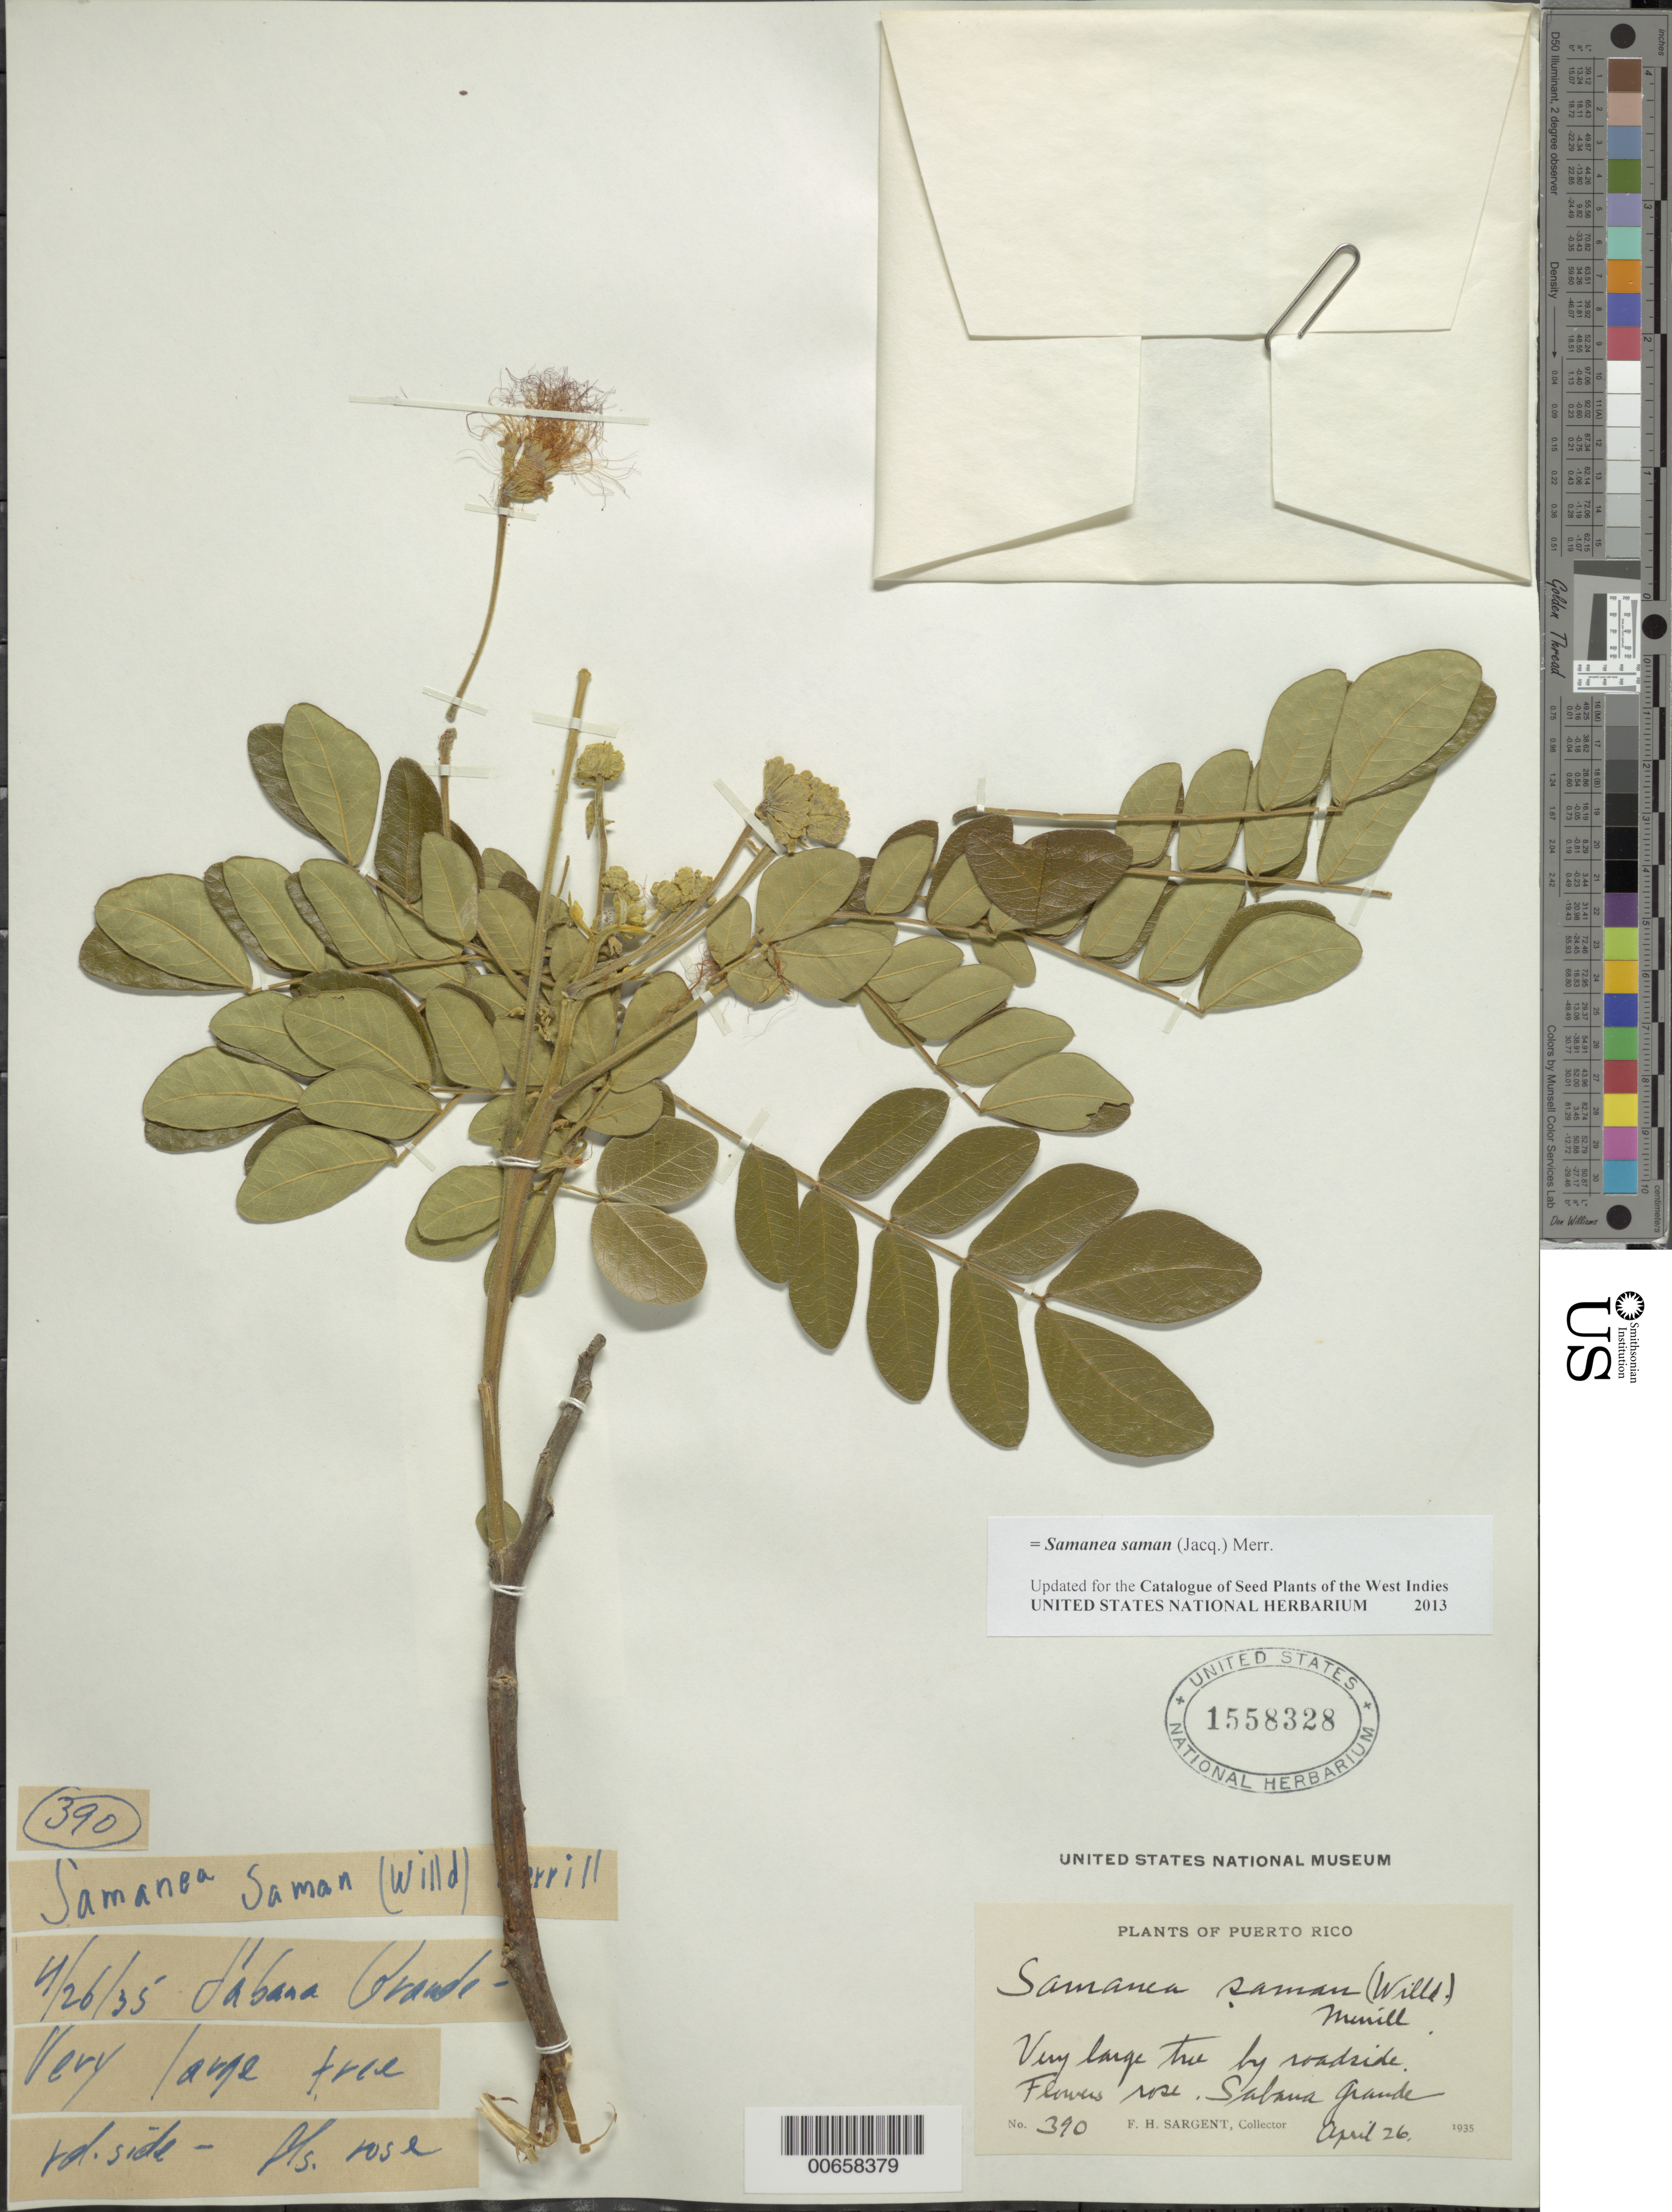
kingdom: Plantae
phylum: Tracheophyta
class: Magnoliopsida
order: Fabales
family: Fabaceae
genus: Samanea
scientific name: Samanea saman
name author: (Jacq.) Merr.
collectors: F. H. Sargent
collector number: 390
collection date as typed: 26 Apr 1935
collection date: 1935-04-26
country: Puerto Rico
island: Greater Antilles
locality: Sabana Grande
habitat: Roadside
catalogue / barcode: US 1558328